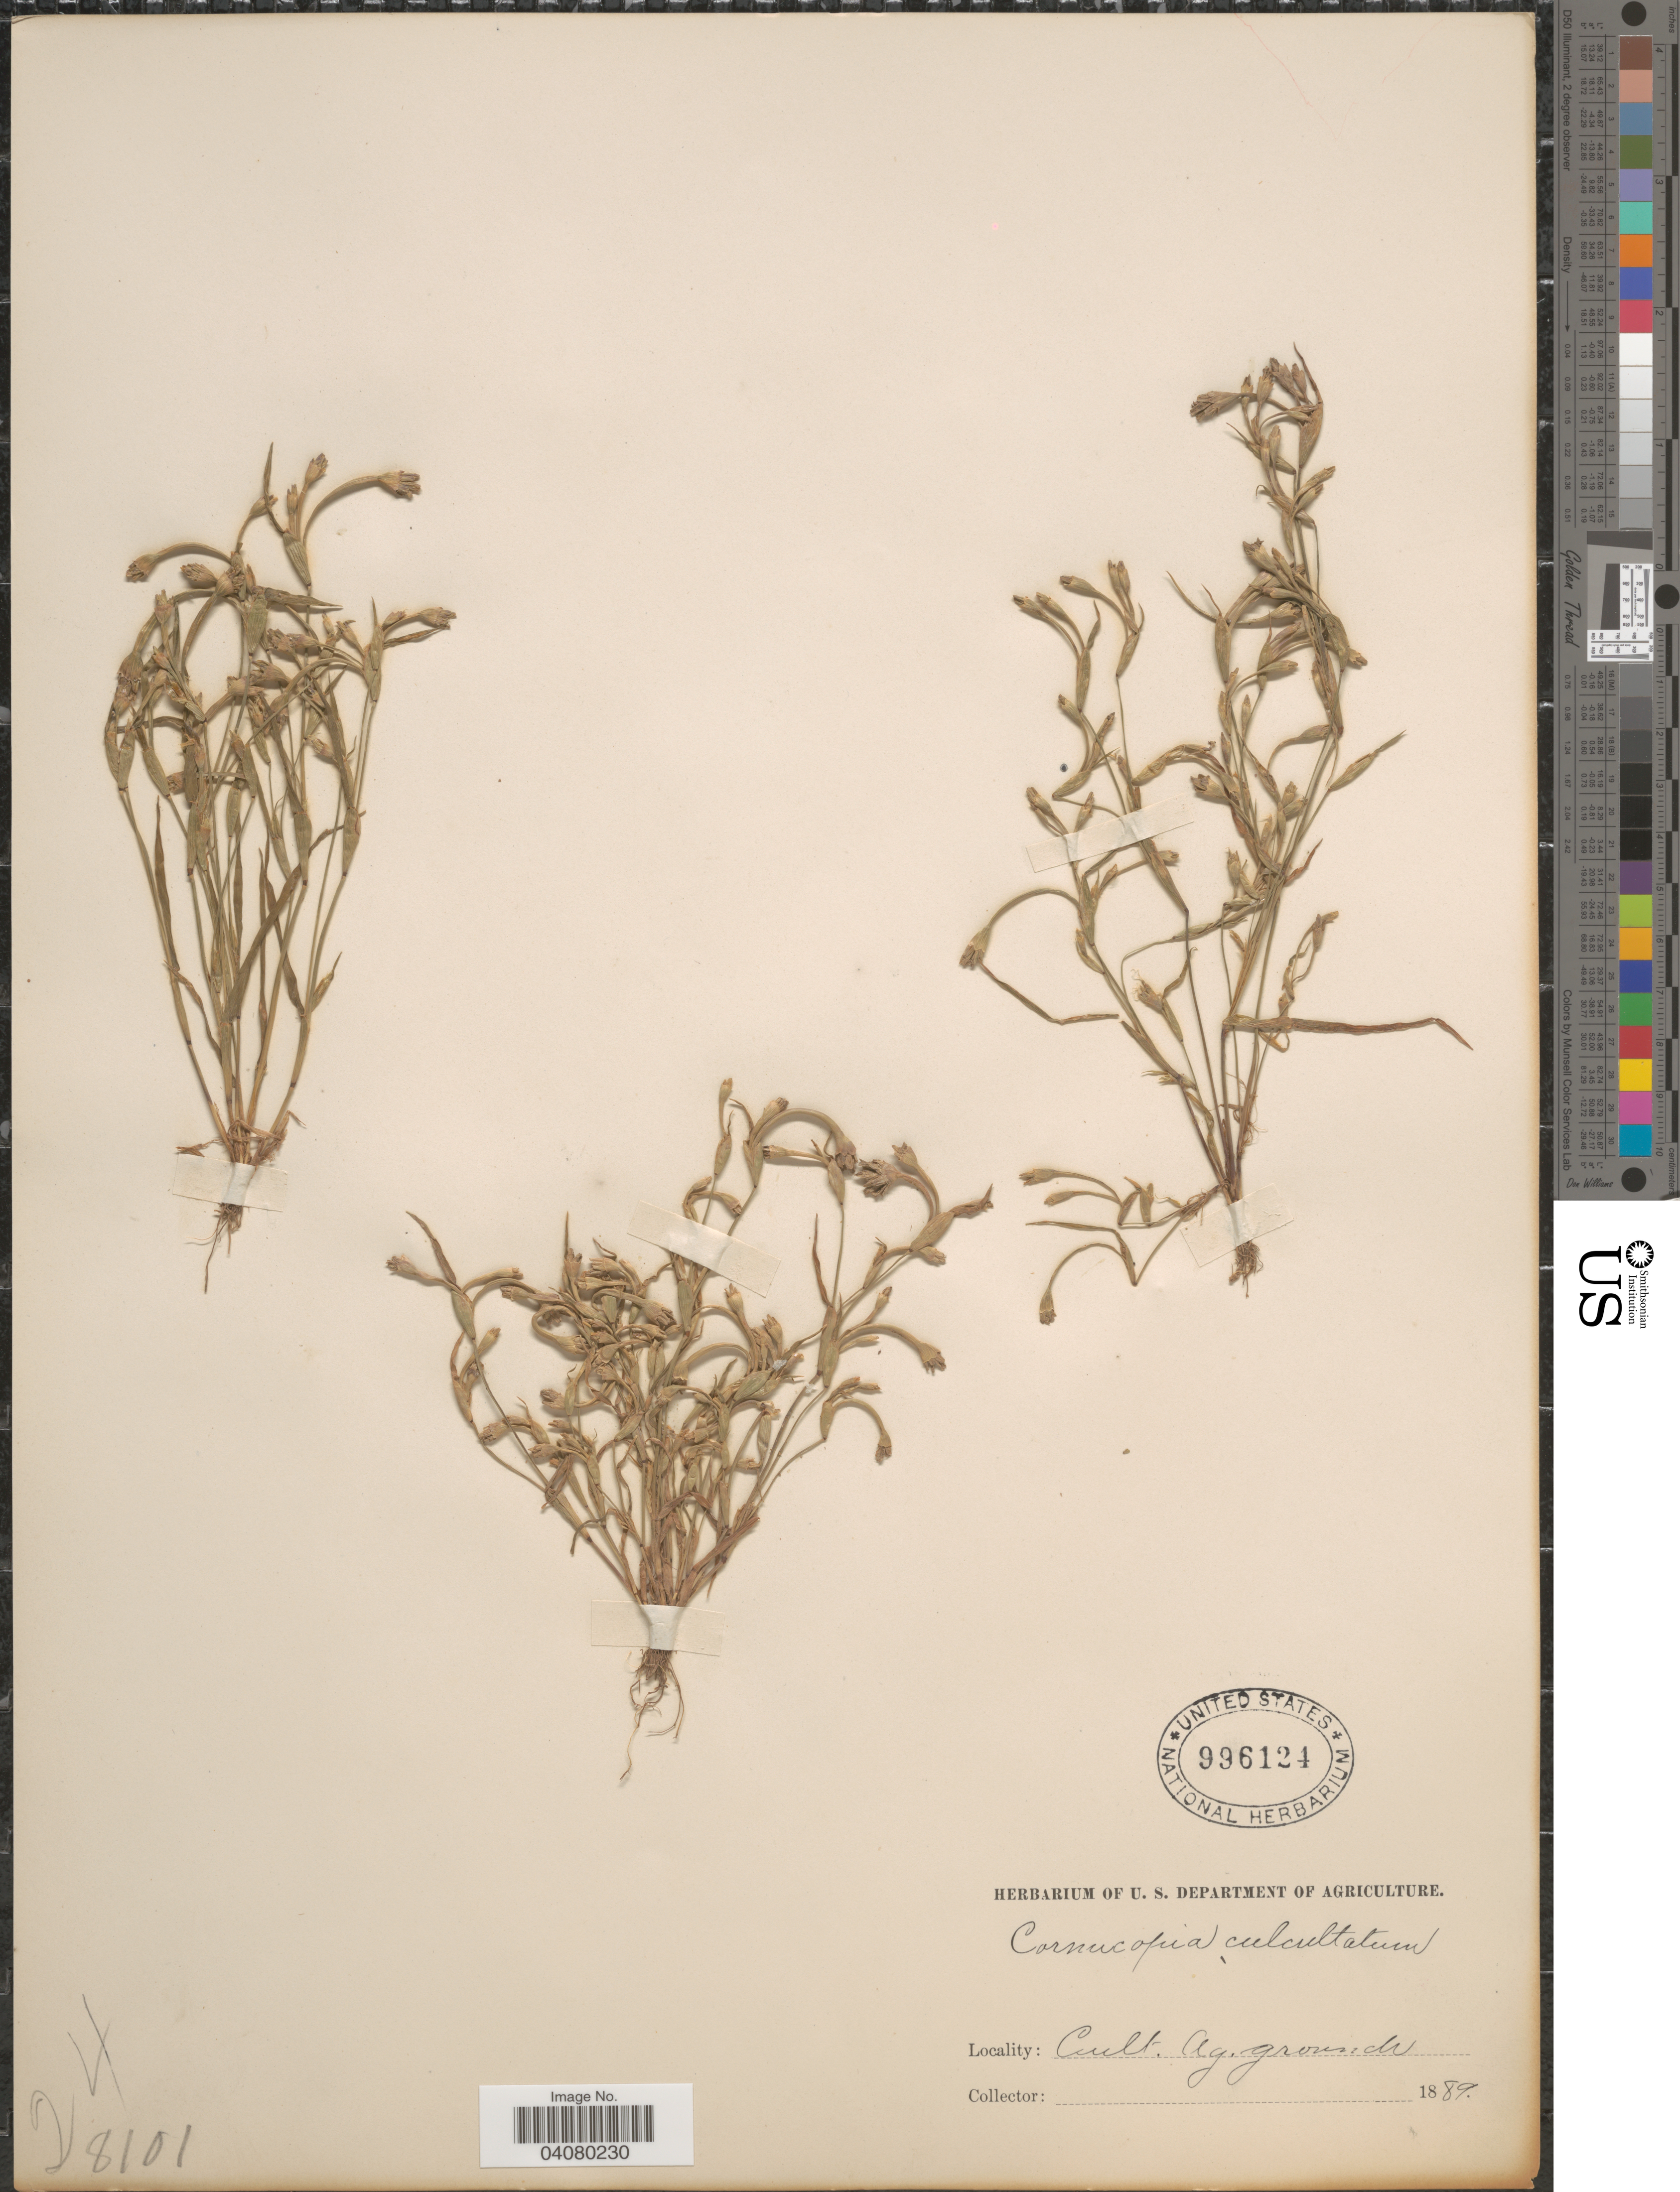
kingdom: Plantae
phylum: Tracheophyta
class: Liliopsida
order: Poales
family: Poaceae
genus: Cornucopiae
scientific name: Cornucopiae cucullatum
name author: L.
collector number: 8101?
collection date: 1889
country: United States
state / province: District of Columbia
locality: Cult. Ag. grounds.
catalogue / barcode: US 996124